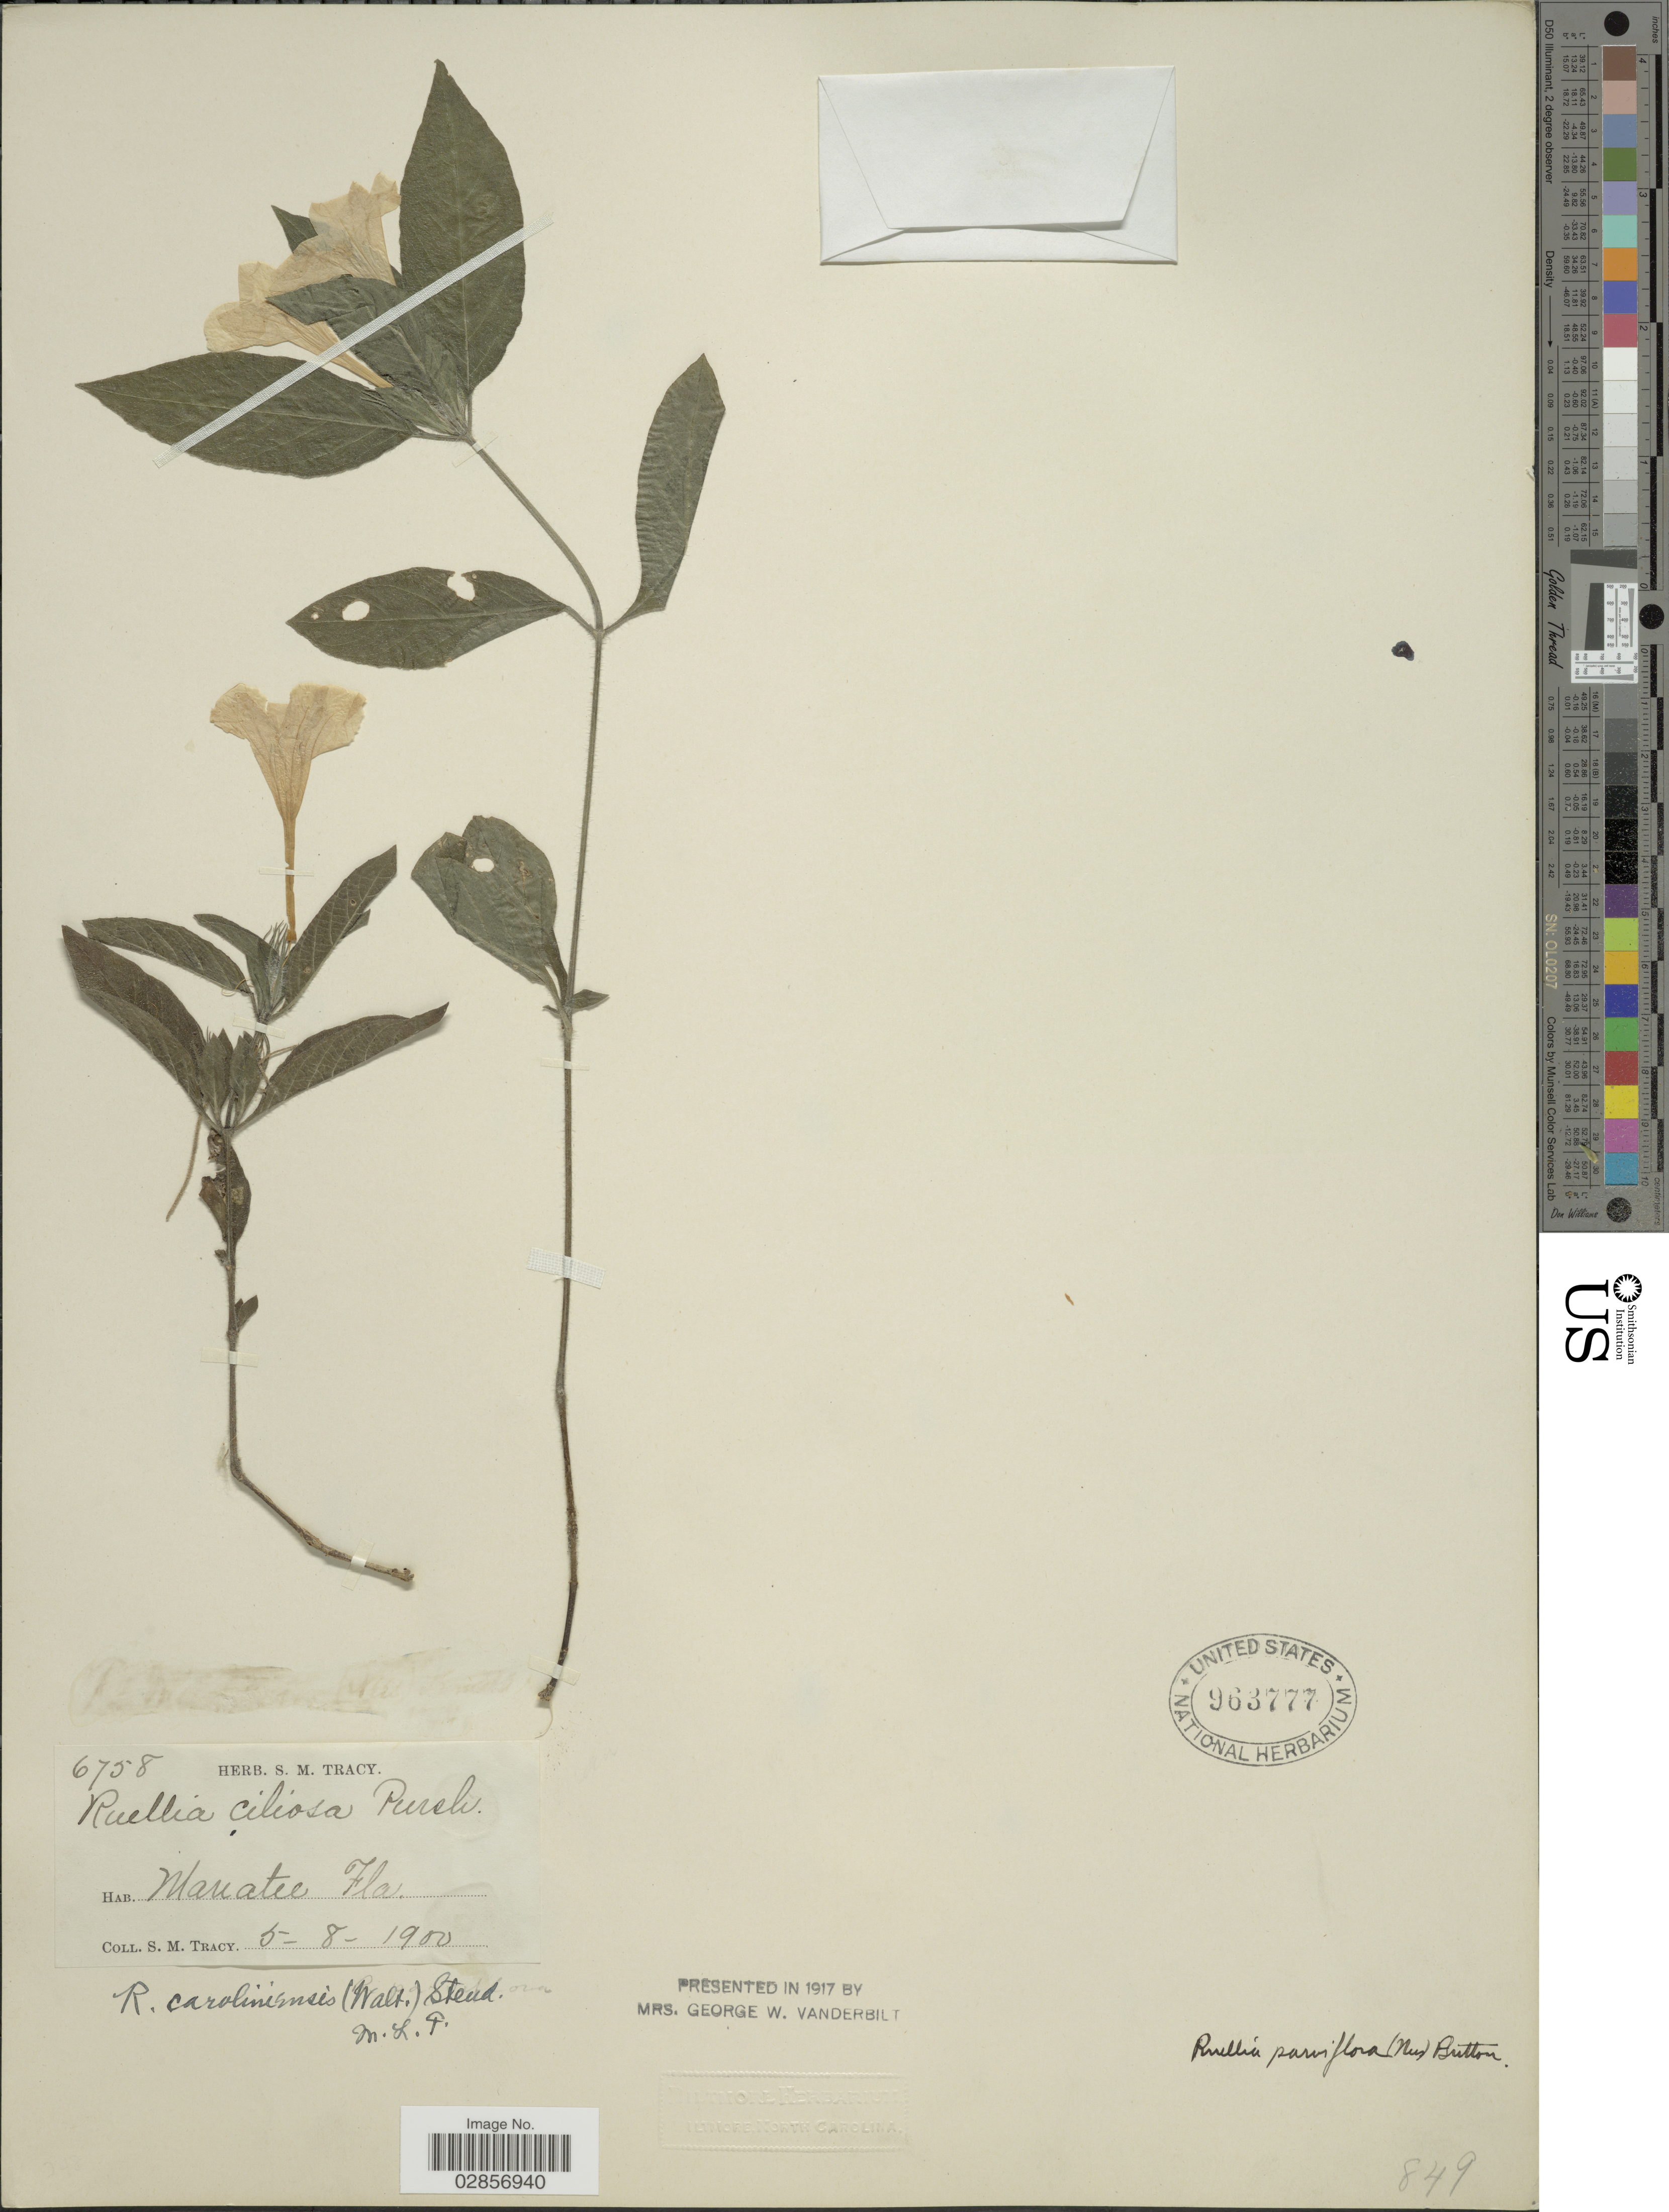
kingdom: Plantae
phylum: Tracheophyta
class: Magnoliopsida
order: Lamiales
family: Acanthaceae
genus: Ruellia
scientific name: Ruellia caroliniensis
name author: (J.F. Gmel.) Steud.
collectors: S. M. Tracy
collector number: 6758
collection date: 1900-05-08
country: United States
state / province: Florida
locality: Manatee Fla.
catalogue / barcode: US 963777